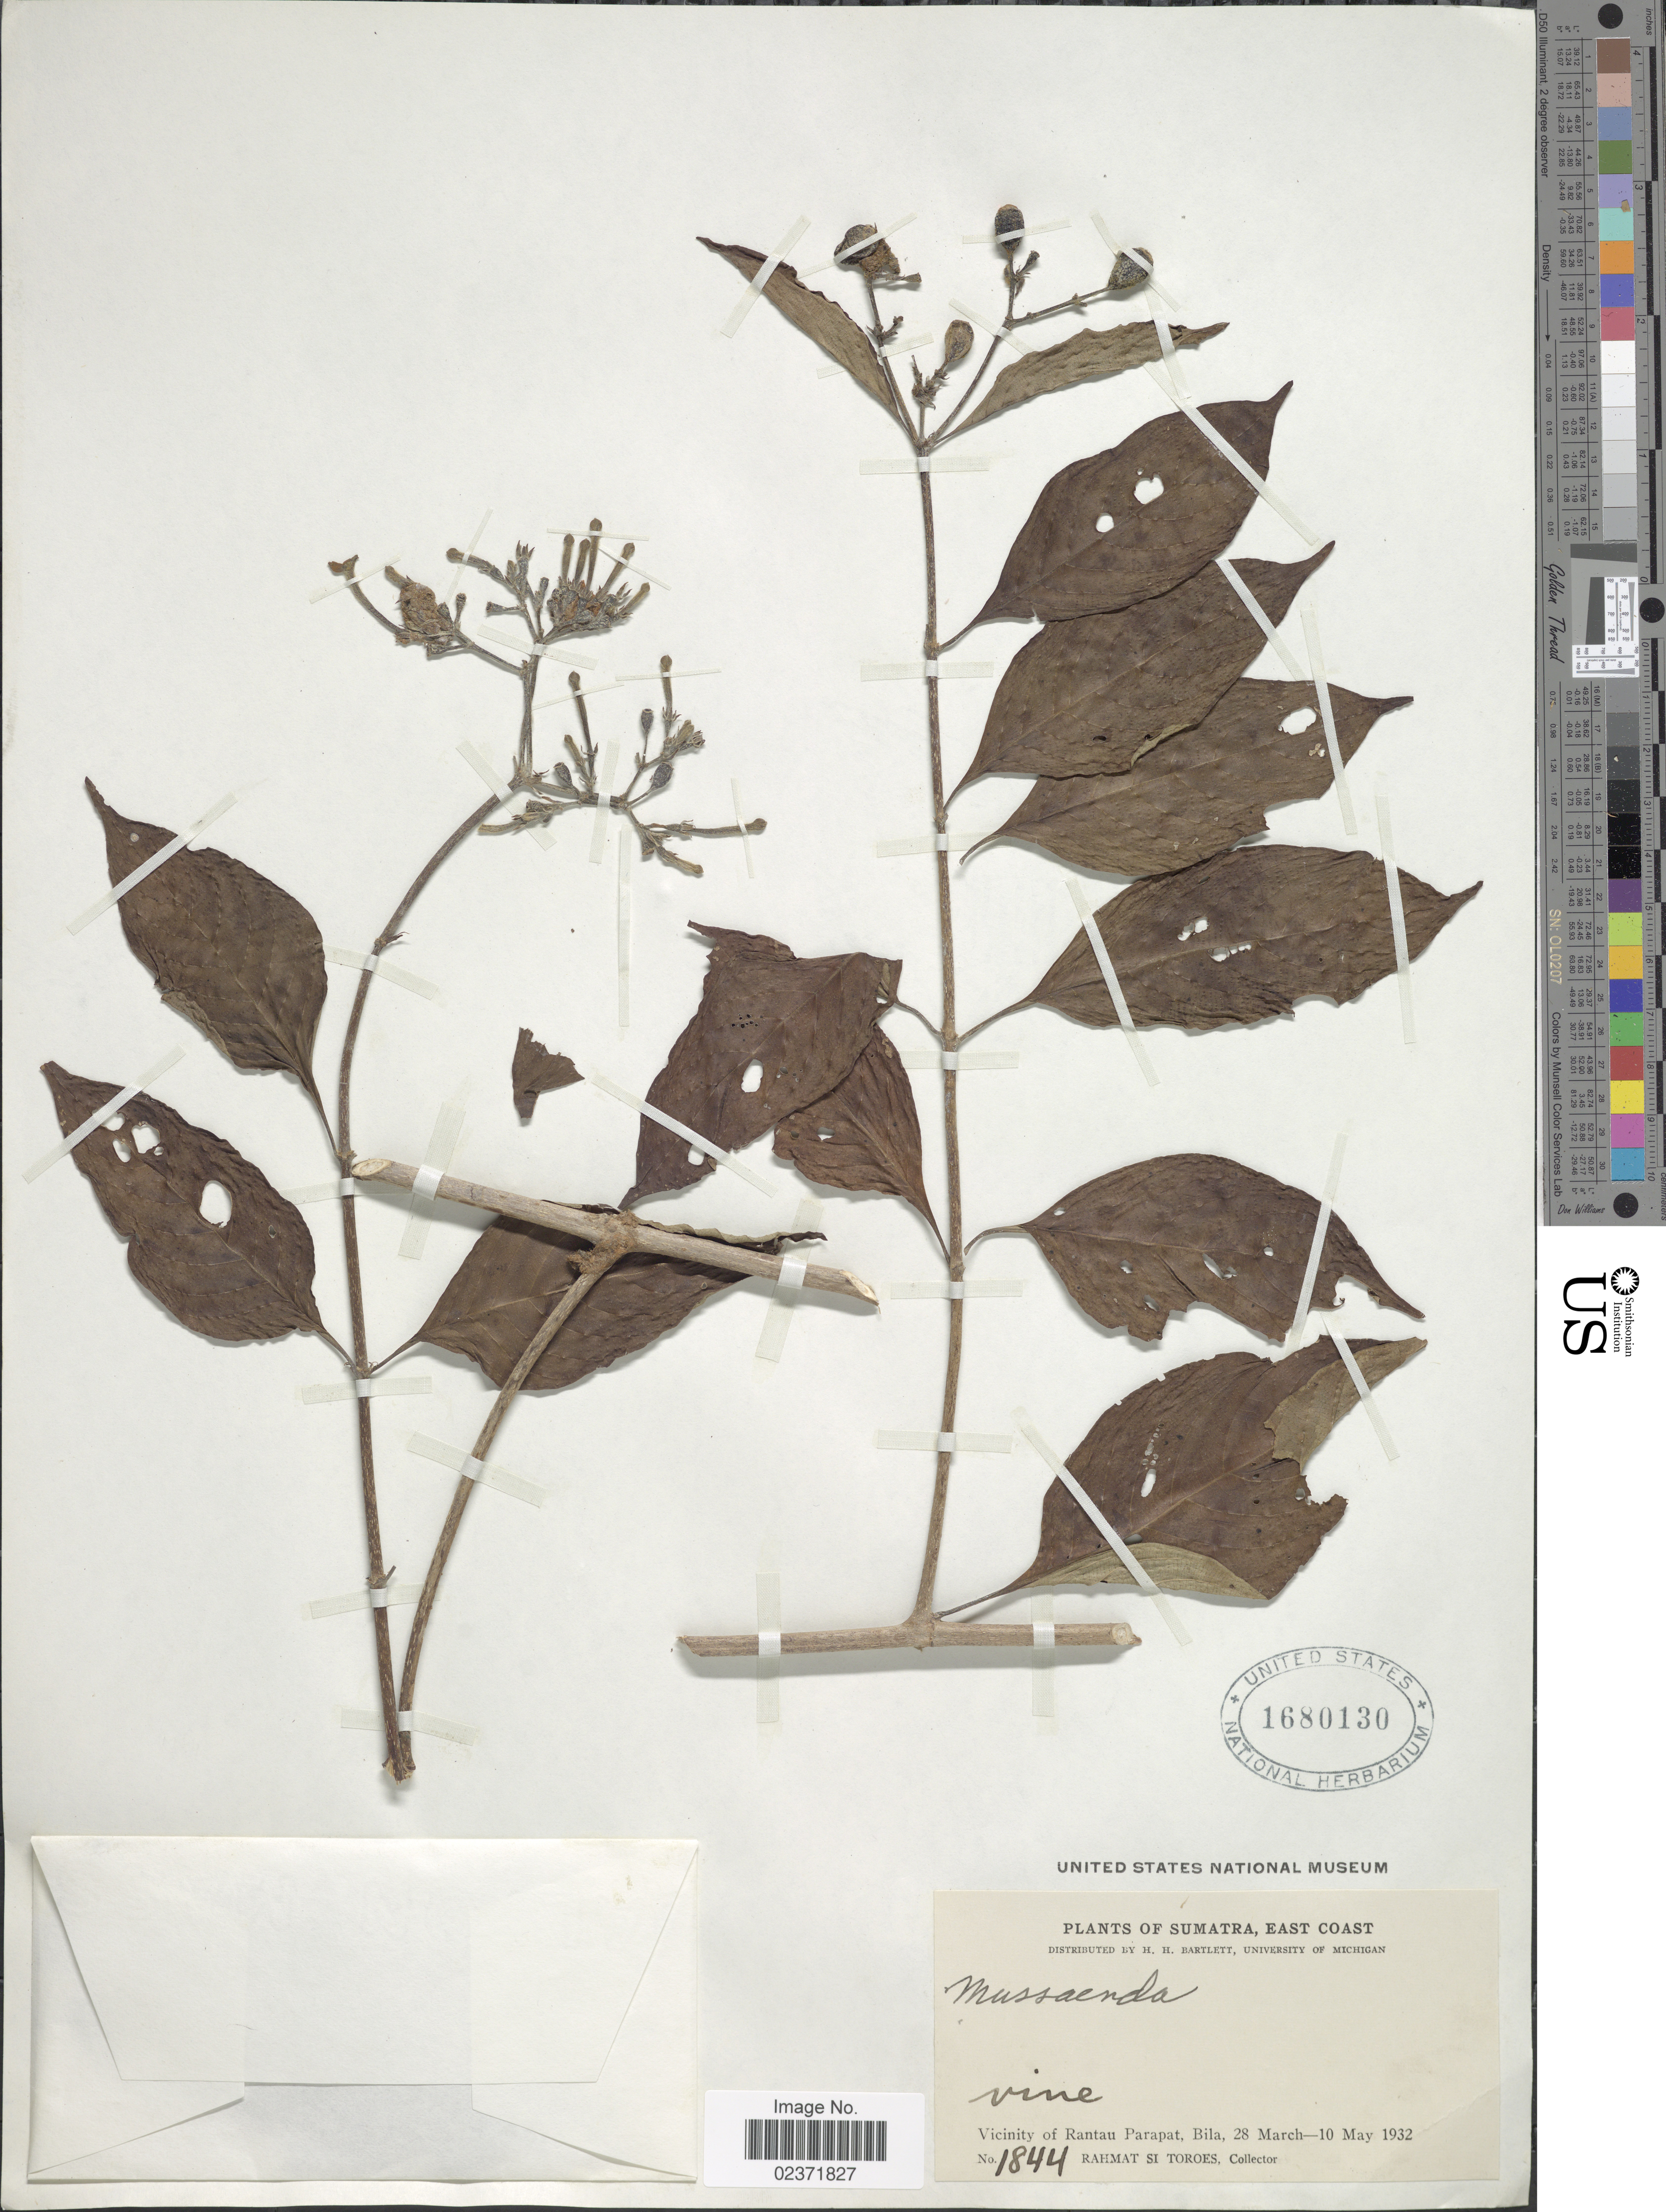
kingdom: Plantae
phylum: Tracheophyta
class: Magnoliopsida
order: Gentianales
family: Rubiaceae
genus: Mussaenda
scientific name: Mussaenda sp.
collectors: Rahmat Si Boeea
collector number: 1844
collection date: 1932-03-28/1932-05-10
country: Indonesia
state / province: Sumatra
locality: East Coast, Vicinity of Rantau Parapat, Bila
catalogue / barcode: US 1680130